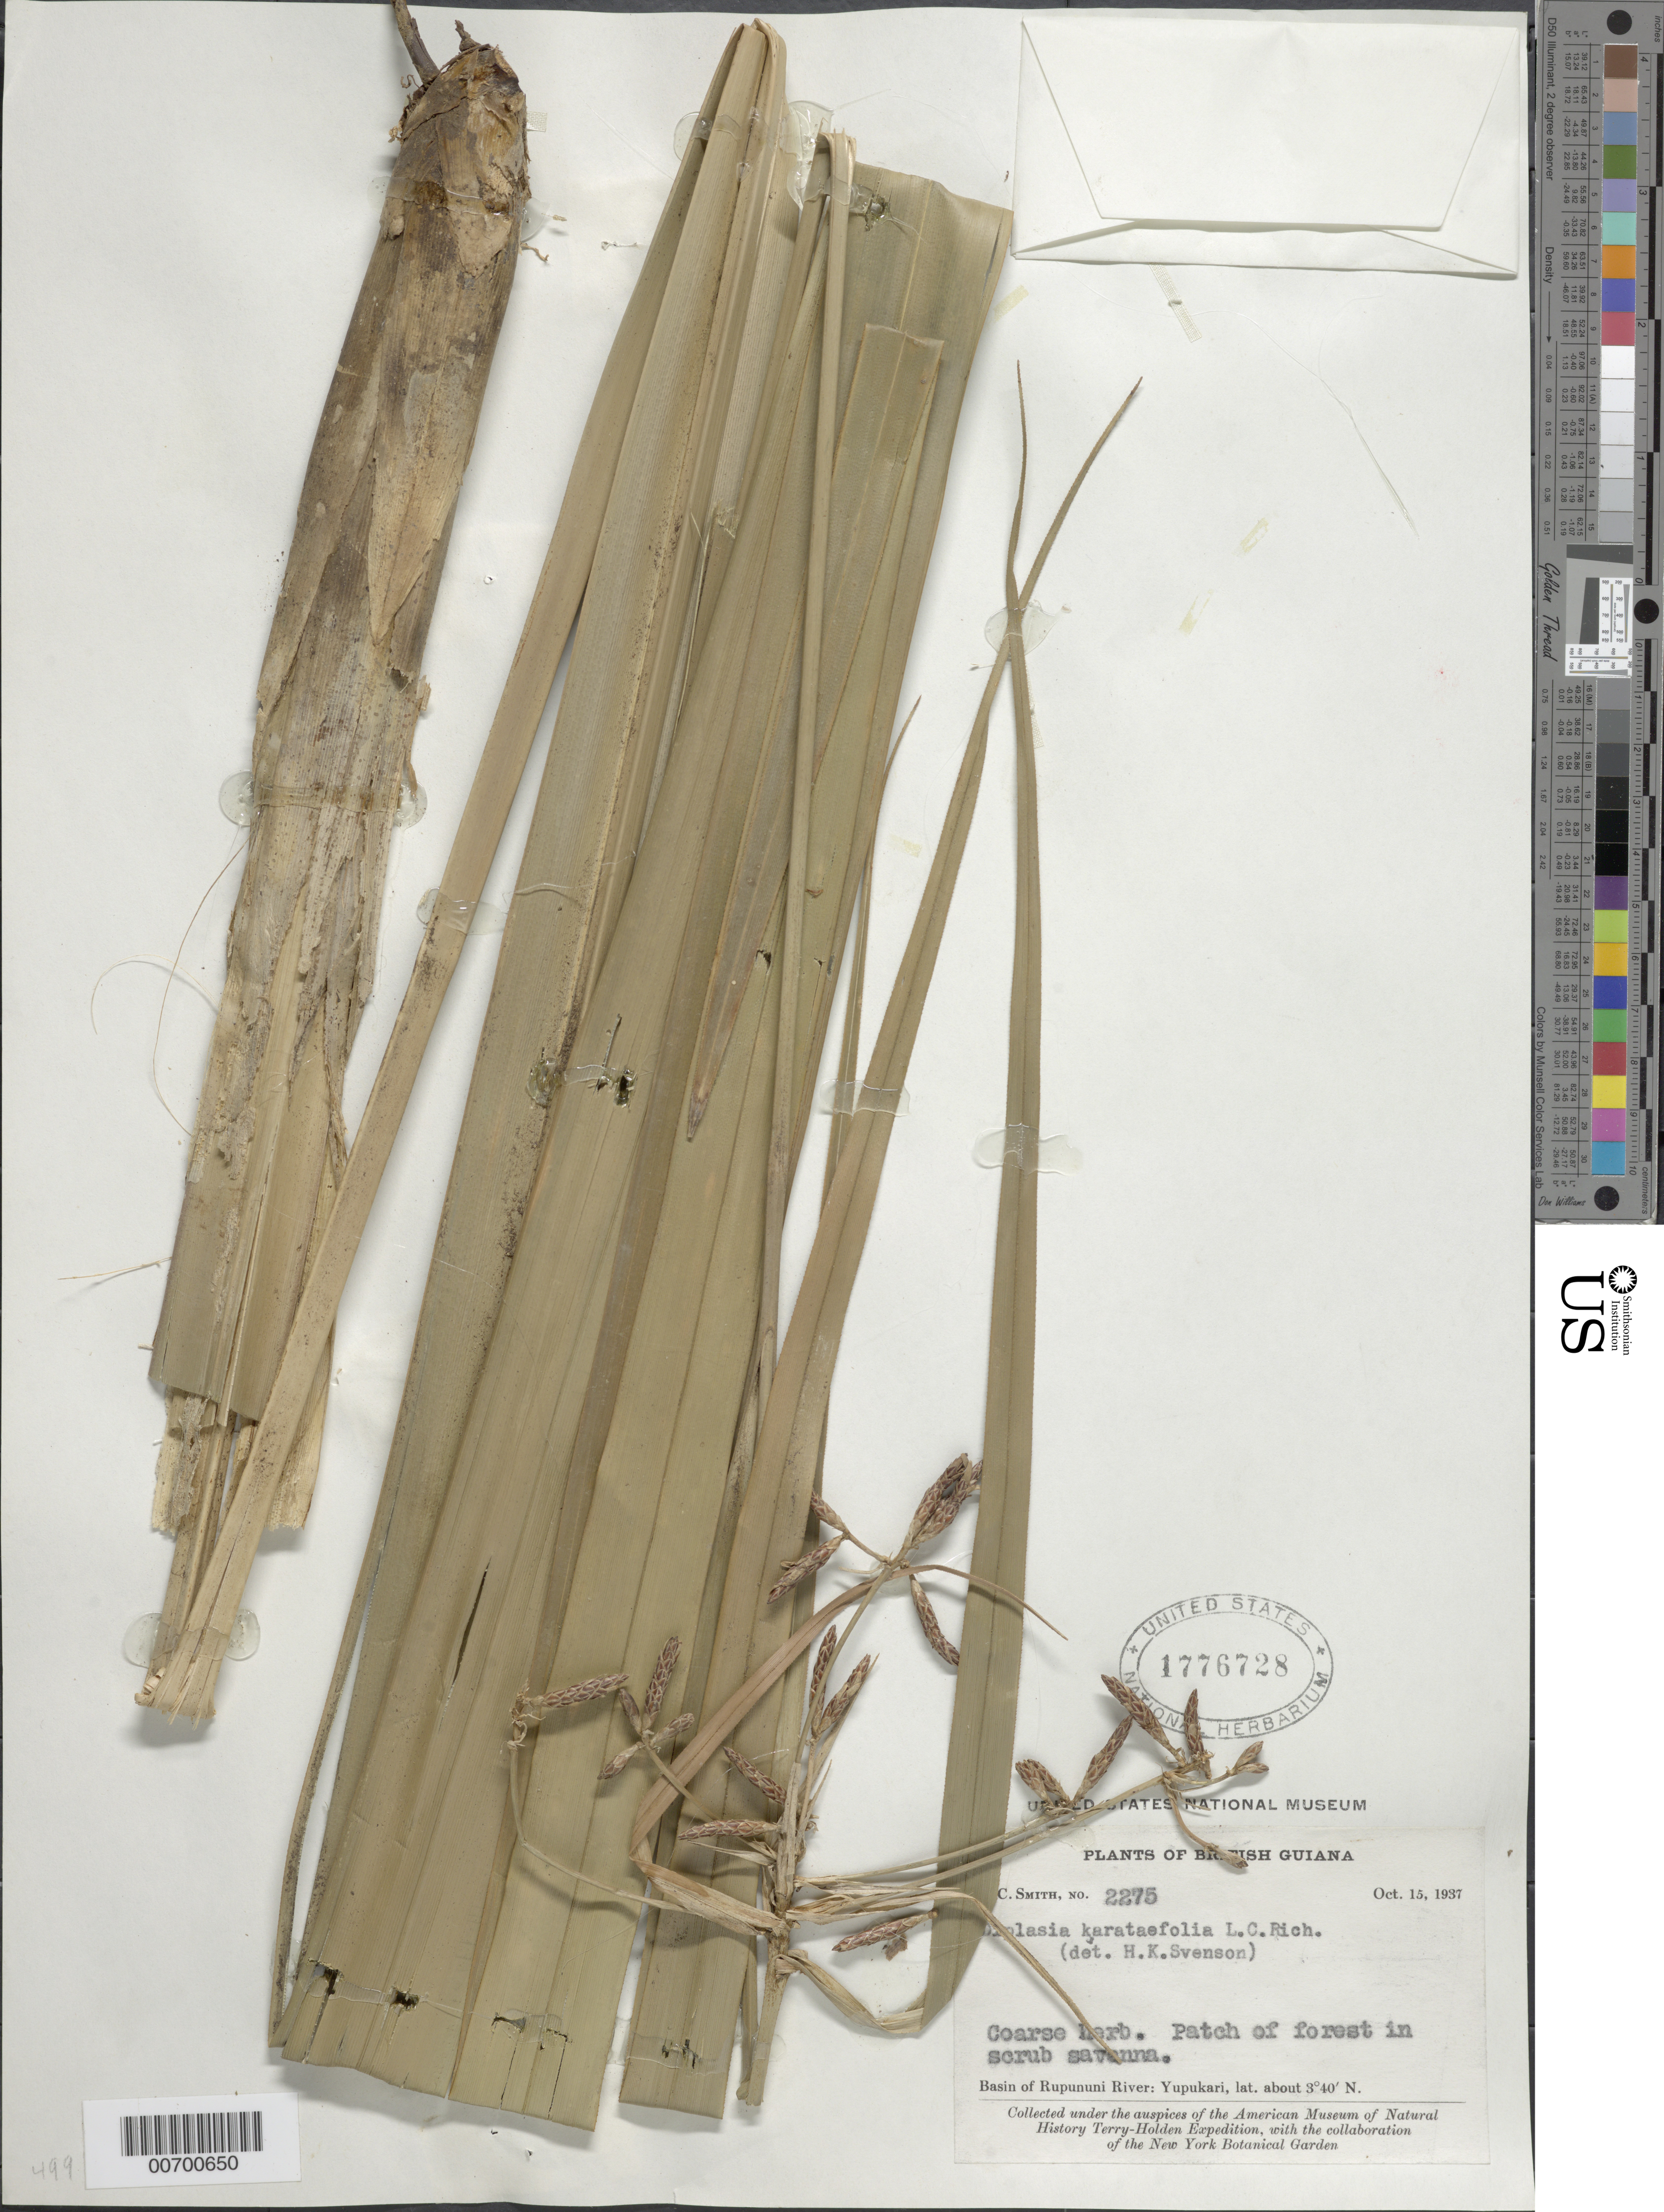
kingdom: Plantae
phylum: Tracheophyta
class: Liliopsida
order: Poales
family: Cyperaceae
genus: Diplasia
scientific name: Diplasia karatifolia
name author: Rich.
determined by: Svenson, Henry K.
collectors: A. C. Smith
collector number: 2275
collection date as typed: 15-Oct-37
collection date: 1937-10-15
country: Guyana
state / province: U. Takutu-U. Essequibo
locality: Yupukari, Rupununi River basin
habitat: Patch of forest, scrub savanna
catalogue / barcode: US 1776728